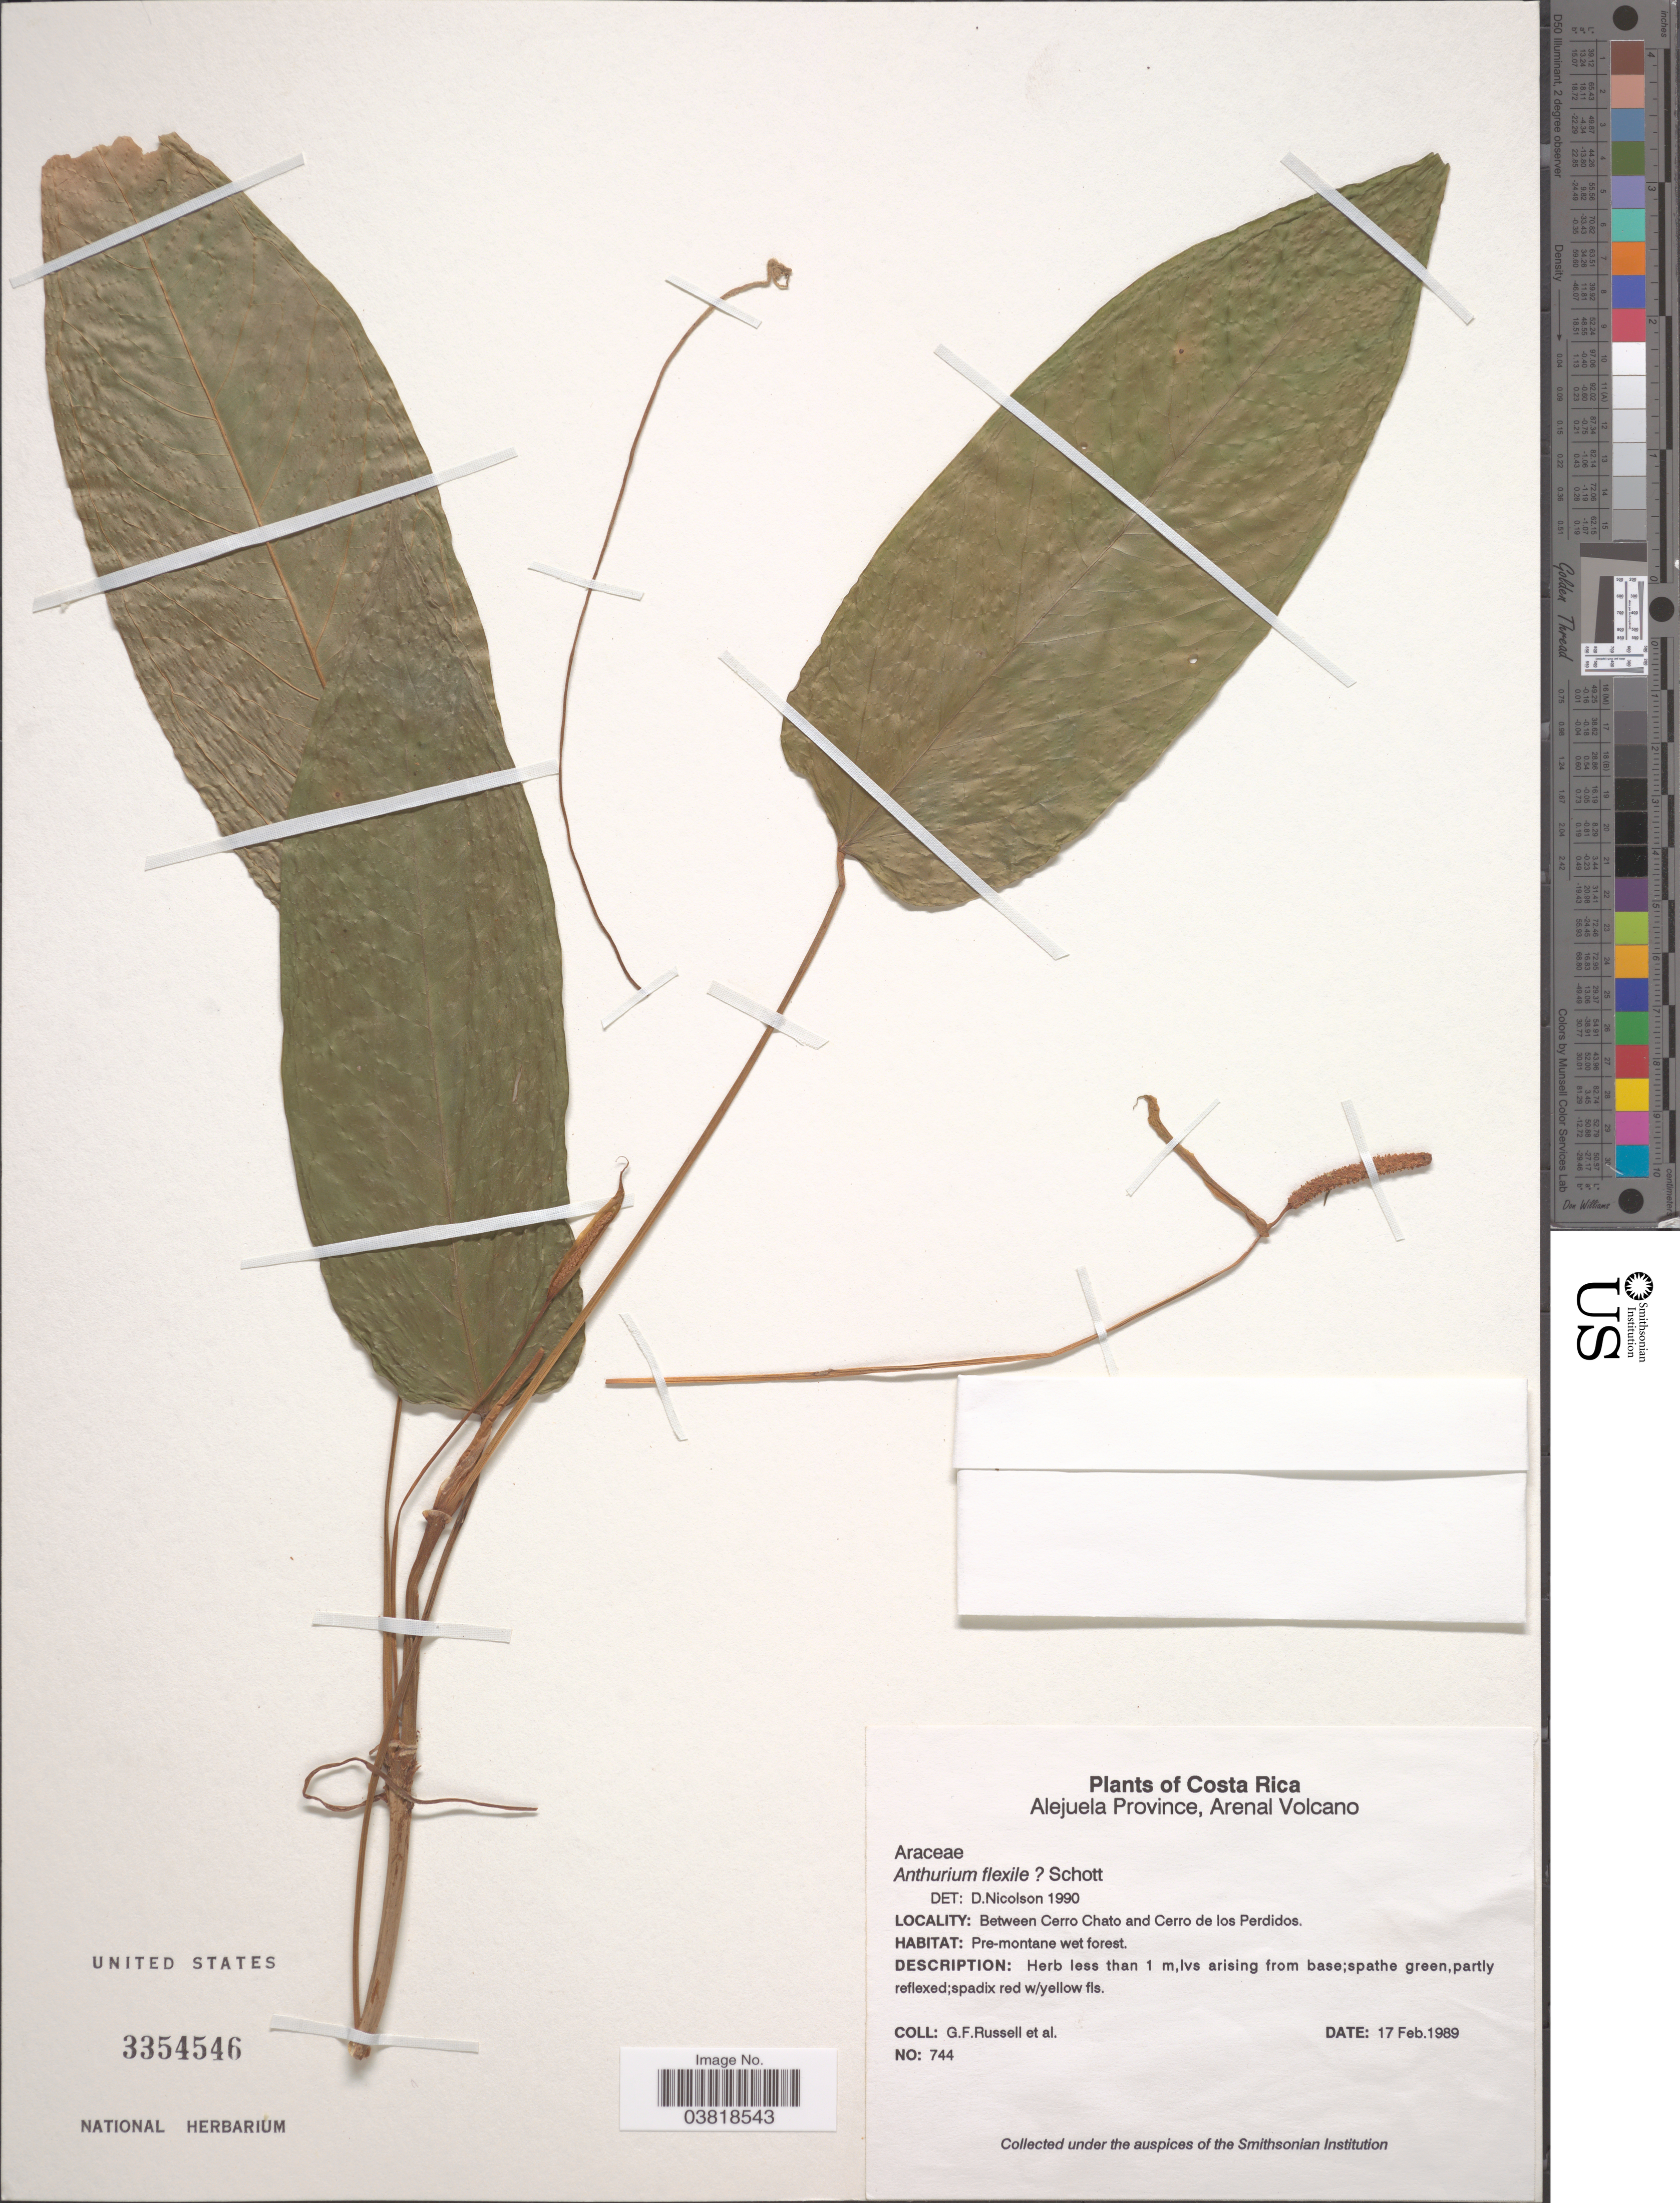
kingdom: Plantae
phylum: Tracheophyta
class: Liliopsida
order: Alismatales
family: Araceae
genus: Anthurium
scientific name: Anthurium flexile subsp. flexile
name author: Schott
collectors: G. Russell & et al.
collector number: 744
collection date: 1989-02-17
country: Costa Rica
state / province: Alajuela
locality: Arenal Volcano. Between Cerro Chato and Cerro de los Perdidos.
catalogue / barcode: US 3354546